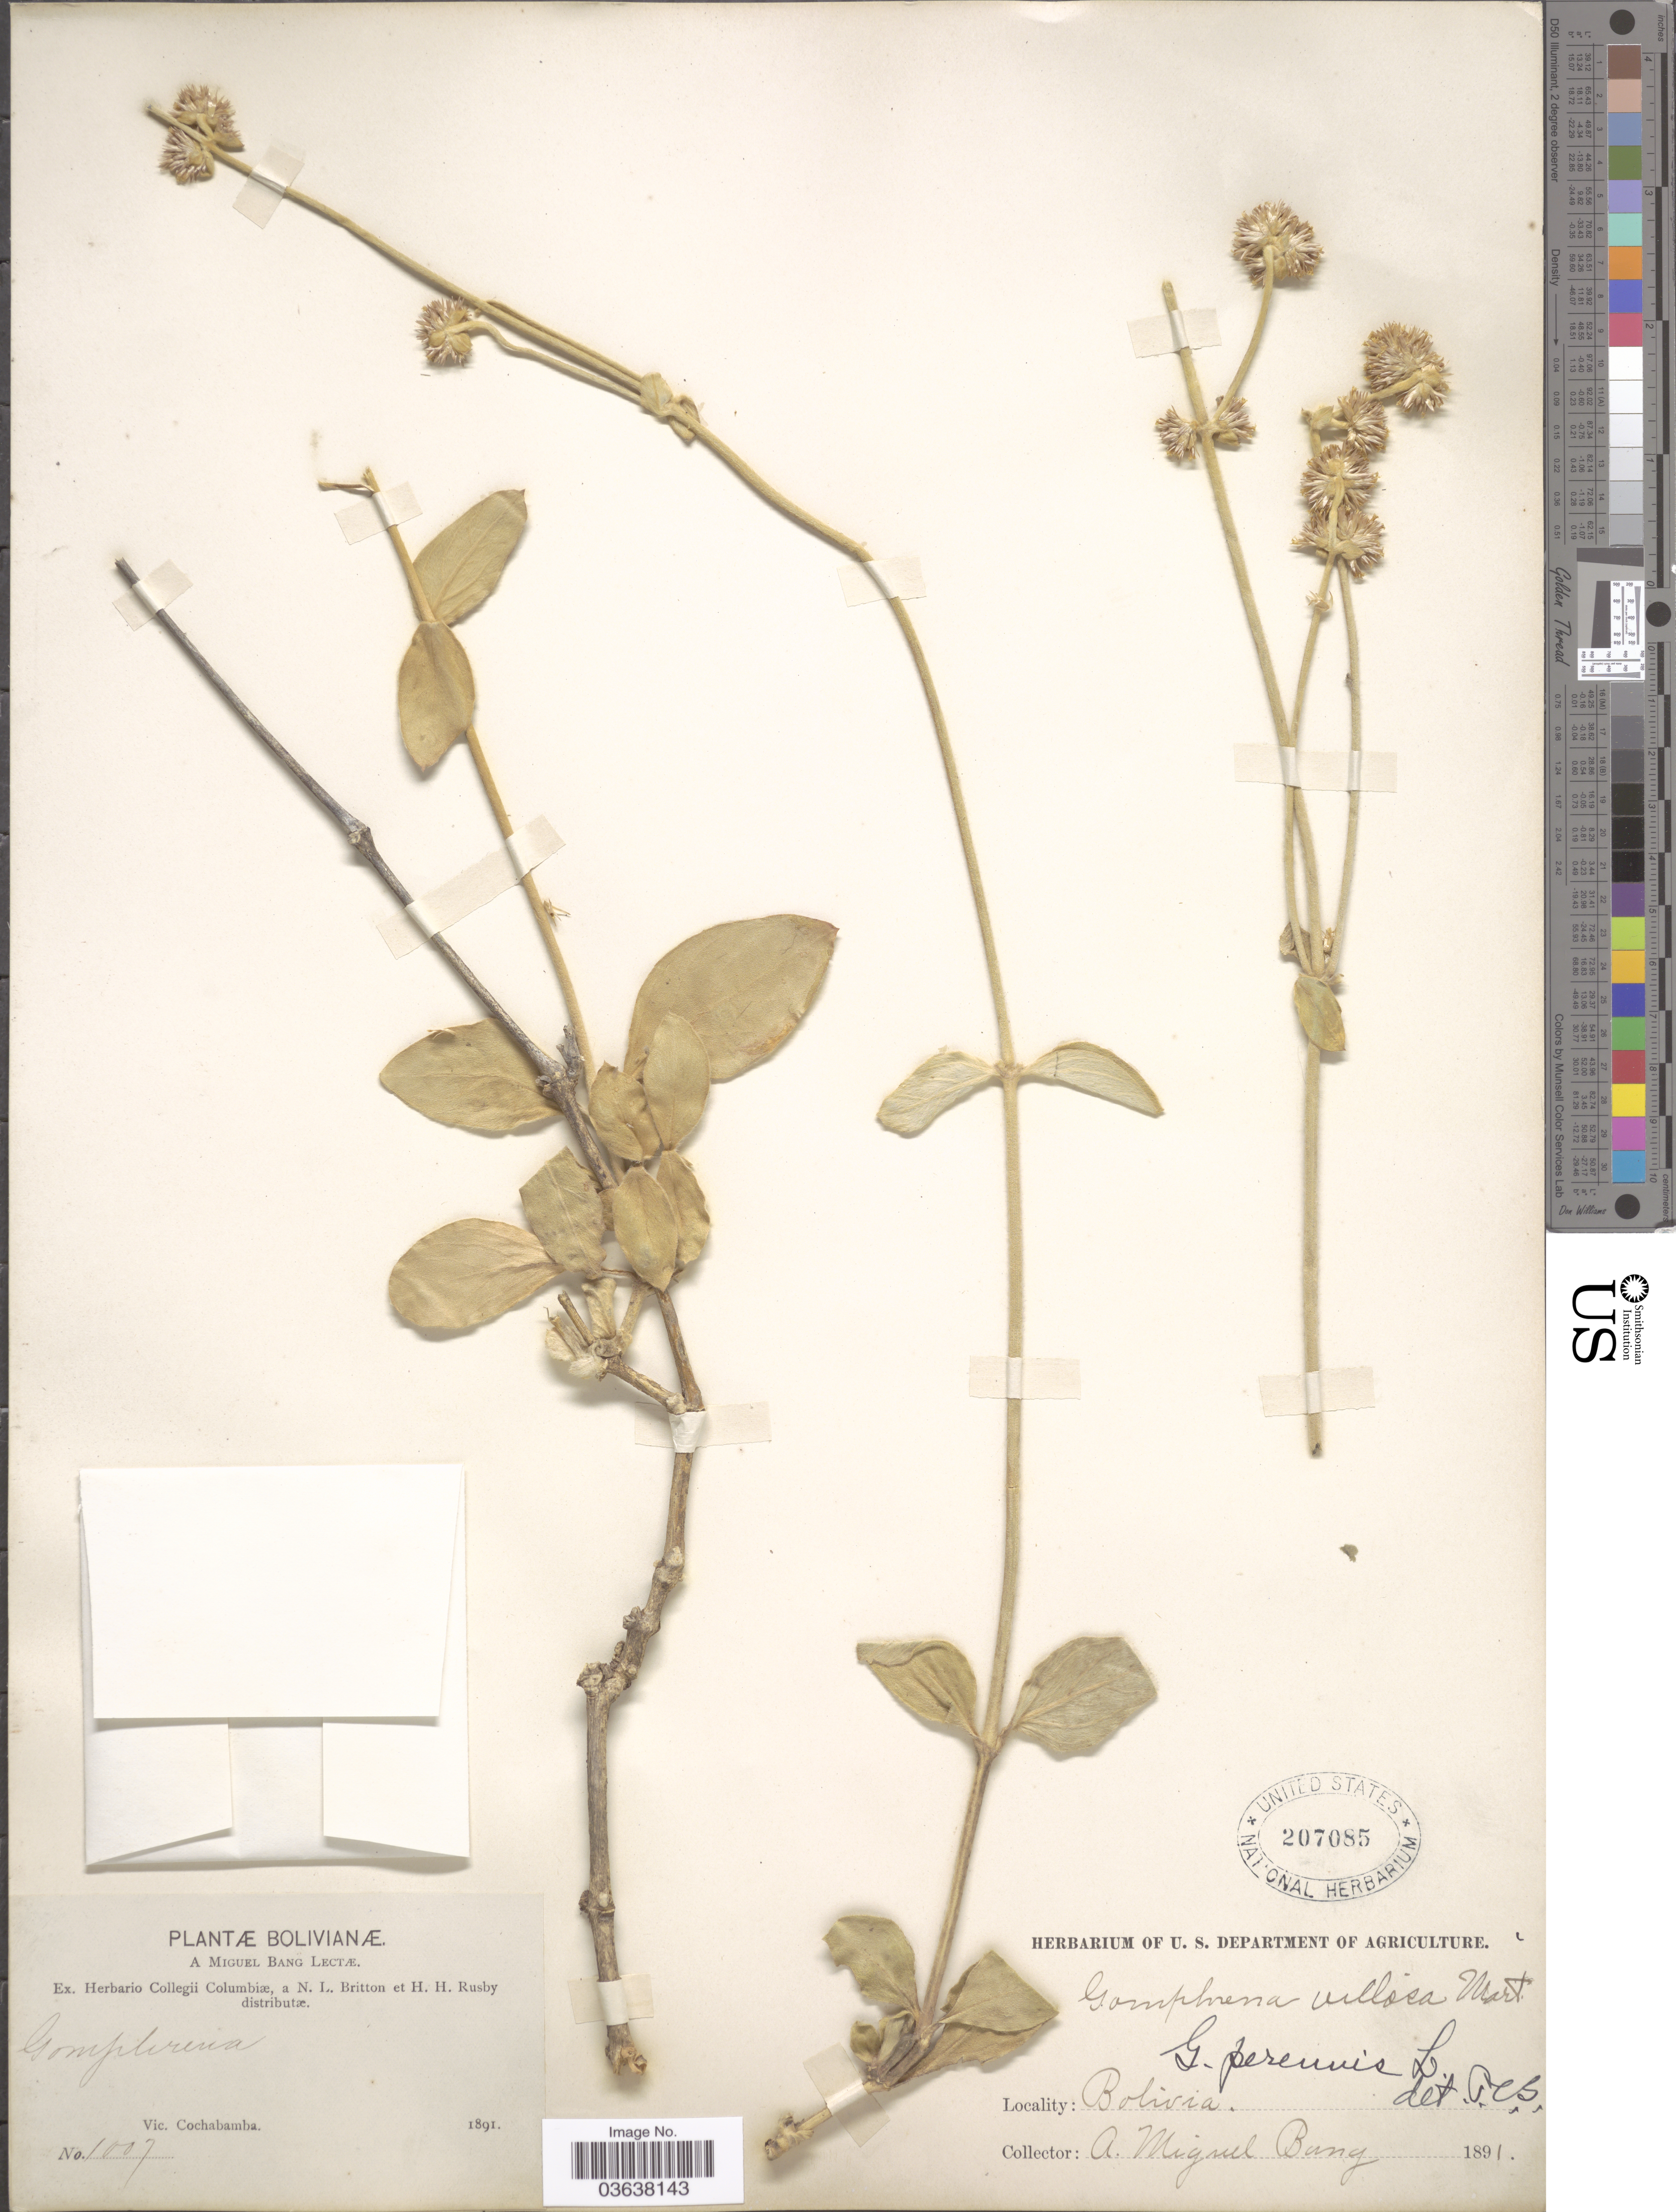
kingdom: Plantae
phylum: Tracheophyta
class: Magnoliopsida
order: Caryophyllales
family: Amaranthaceae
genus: Gomphrena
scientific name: Gomphrena perennis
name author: L.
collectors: M. Bang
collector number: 1007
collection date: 1891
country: Bolivia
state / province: Cochabamba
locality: Vic. Cochabamba.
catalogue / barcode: US 207085